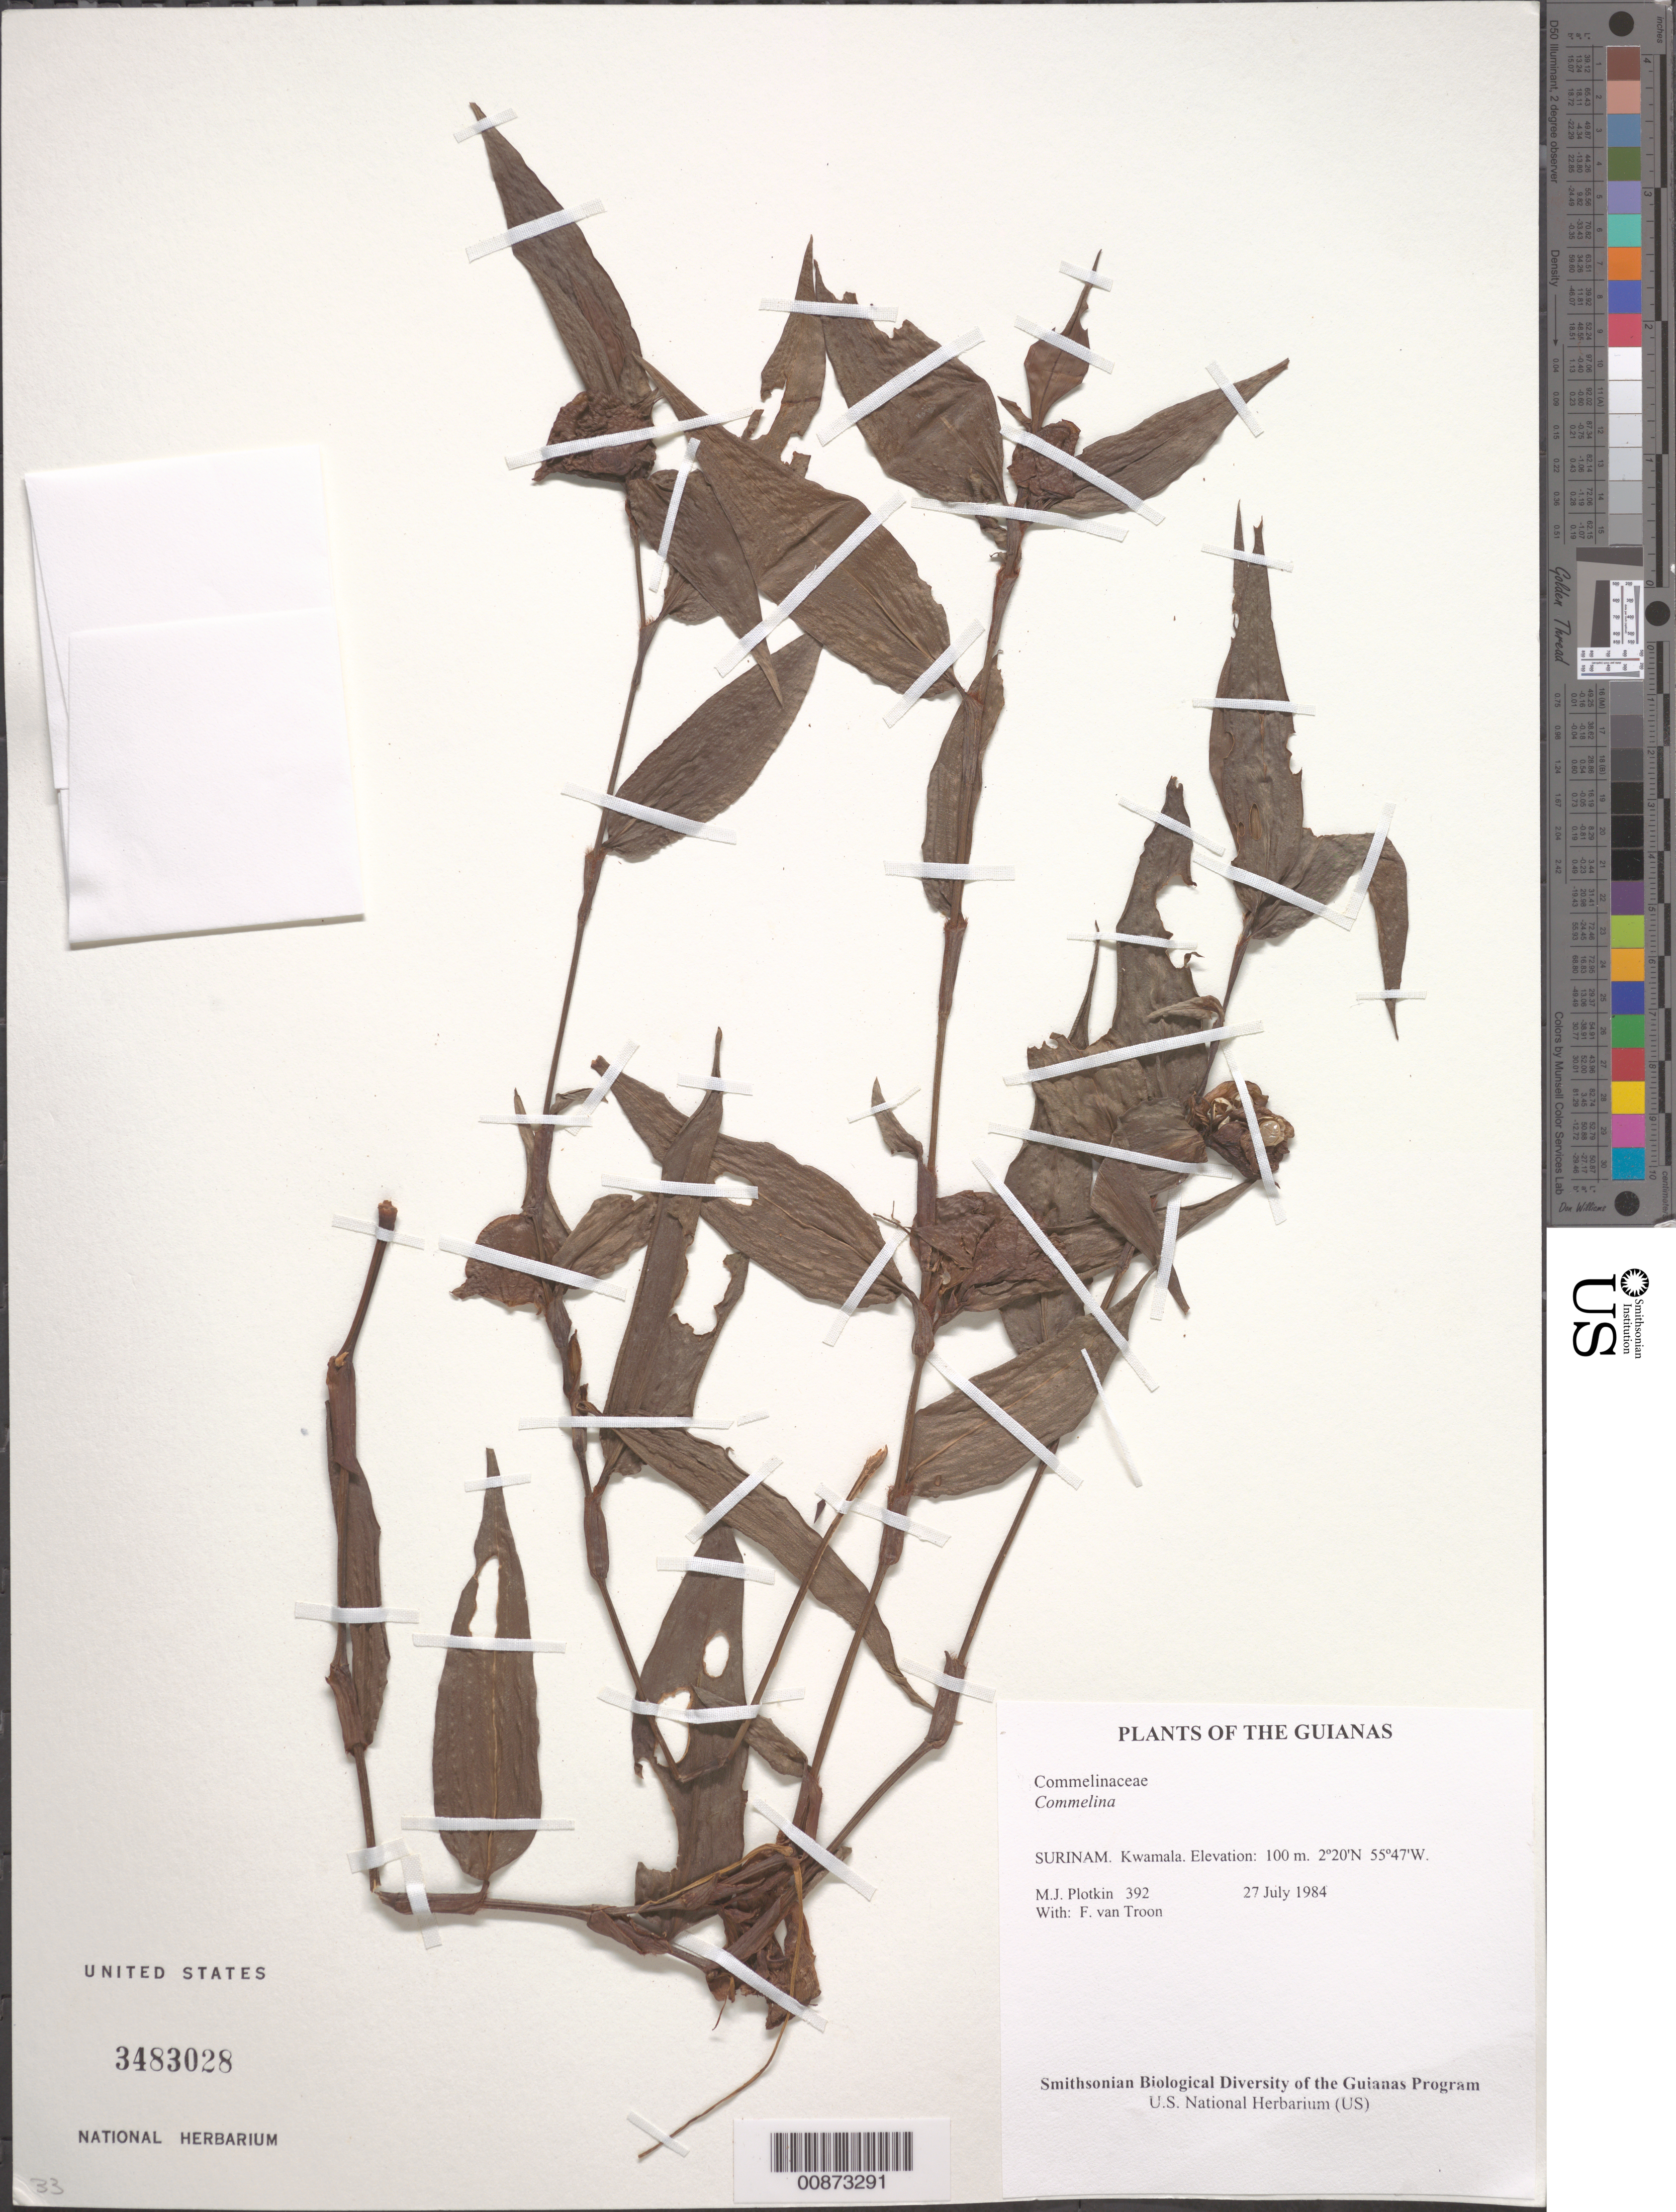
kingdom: Plantae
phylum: Tracheophyta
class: Liliopsida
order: Commelinales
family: Commelinaceae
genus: Commelina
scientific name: Commelina sp.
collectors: M. Plotkin & F. Van Troon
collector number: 392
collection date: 1984-07-27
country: Suriname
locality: The Guianas. Kwamala.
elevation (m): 100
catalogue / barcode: US 3483028